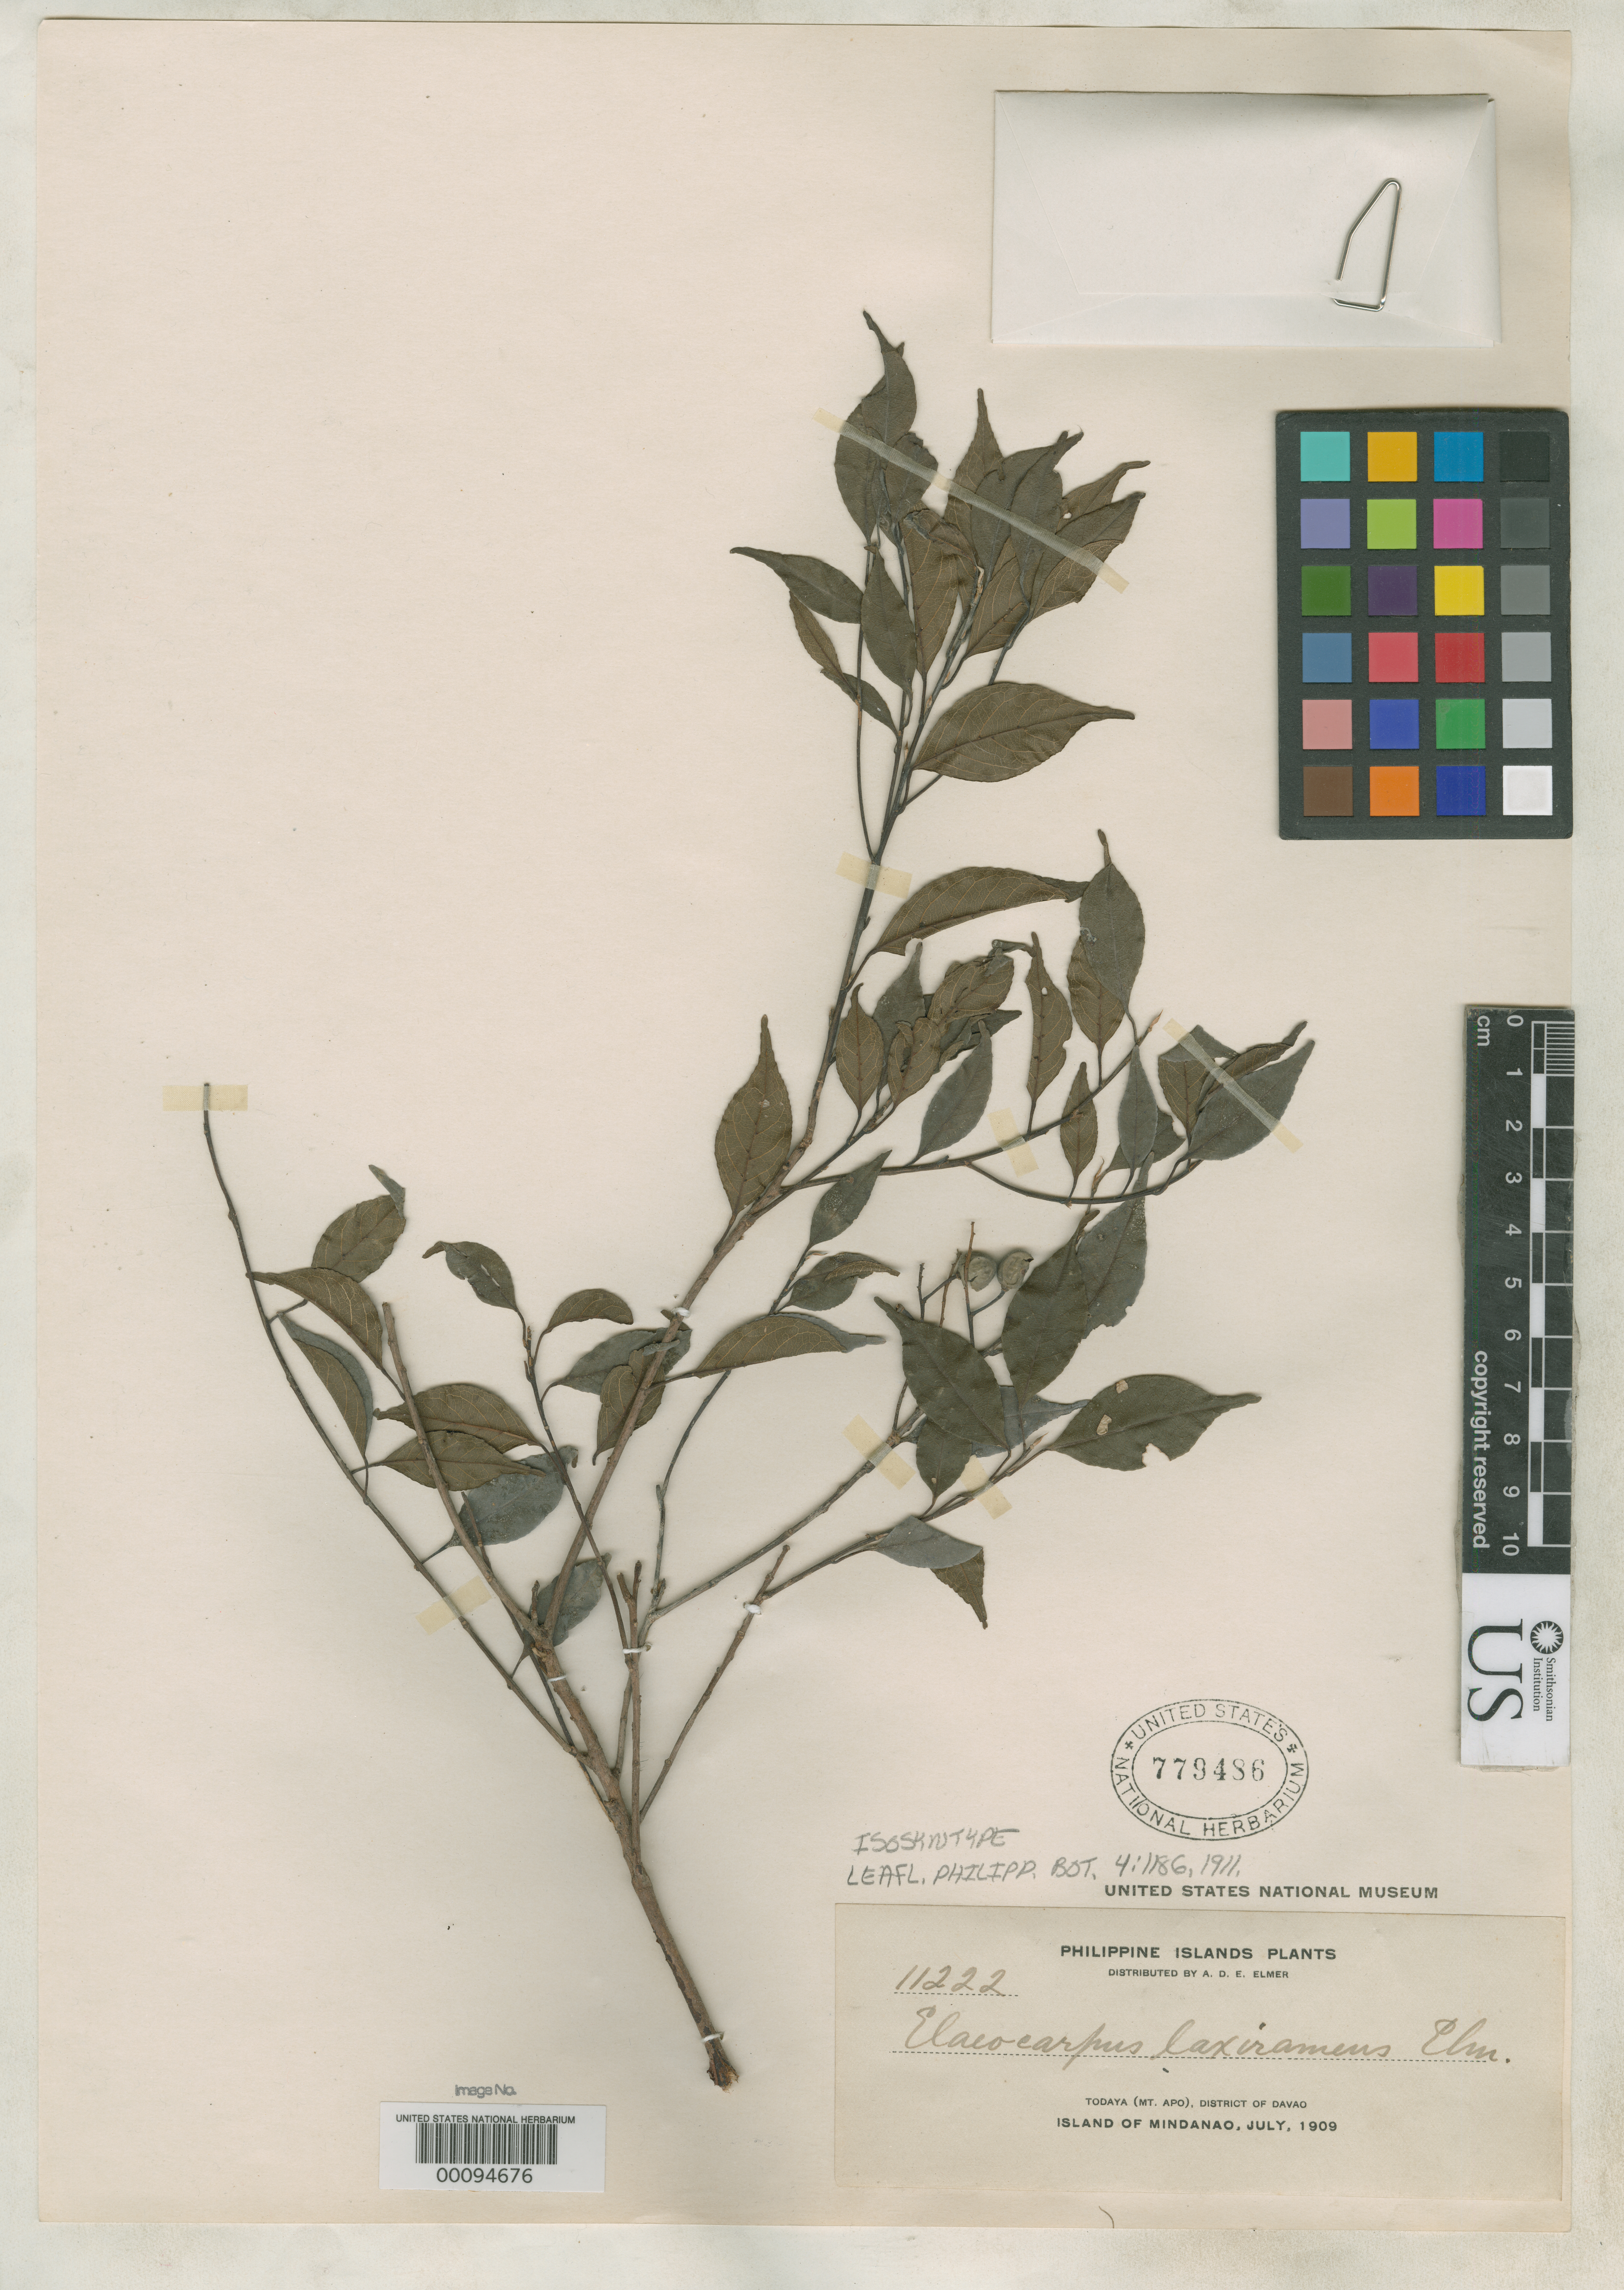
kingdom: Plantae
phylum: Tracheophyta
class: Magnoliopsida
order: Oxalidales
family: Elaeocarpaceae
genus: Elaeocarpus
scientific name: Elaeocarpus laxirameus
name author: Elmer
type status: Isosyntype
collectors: A. D. E. Elmer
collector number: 11222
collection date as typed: Jul 1909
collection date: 1909-07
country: Philippines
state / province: Davao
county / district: Davao del Sur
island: Mindanao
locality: Todaya (Mt. Apo).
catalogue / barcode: US 779486